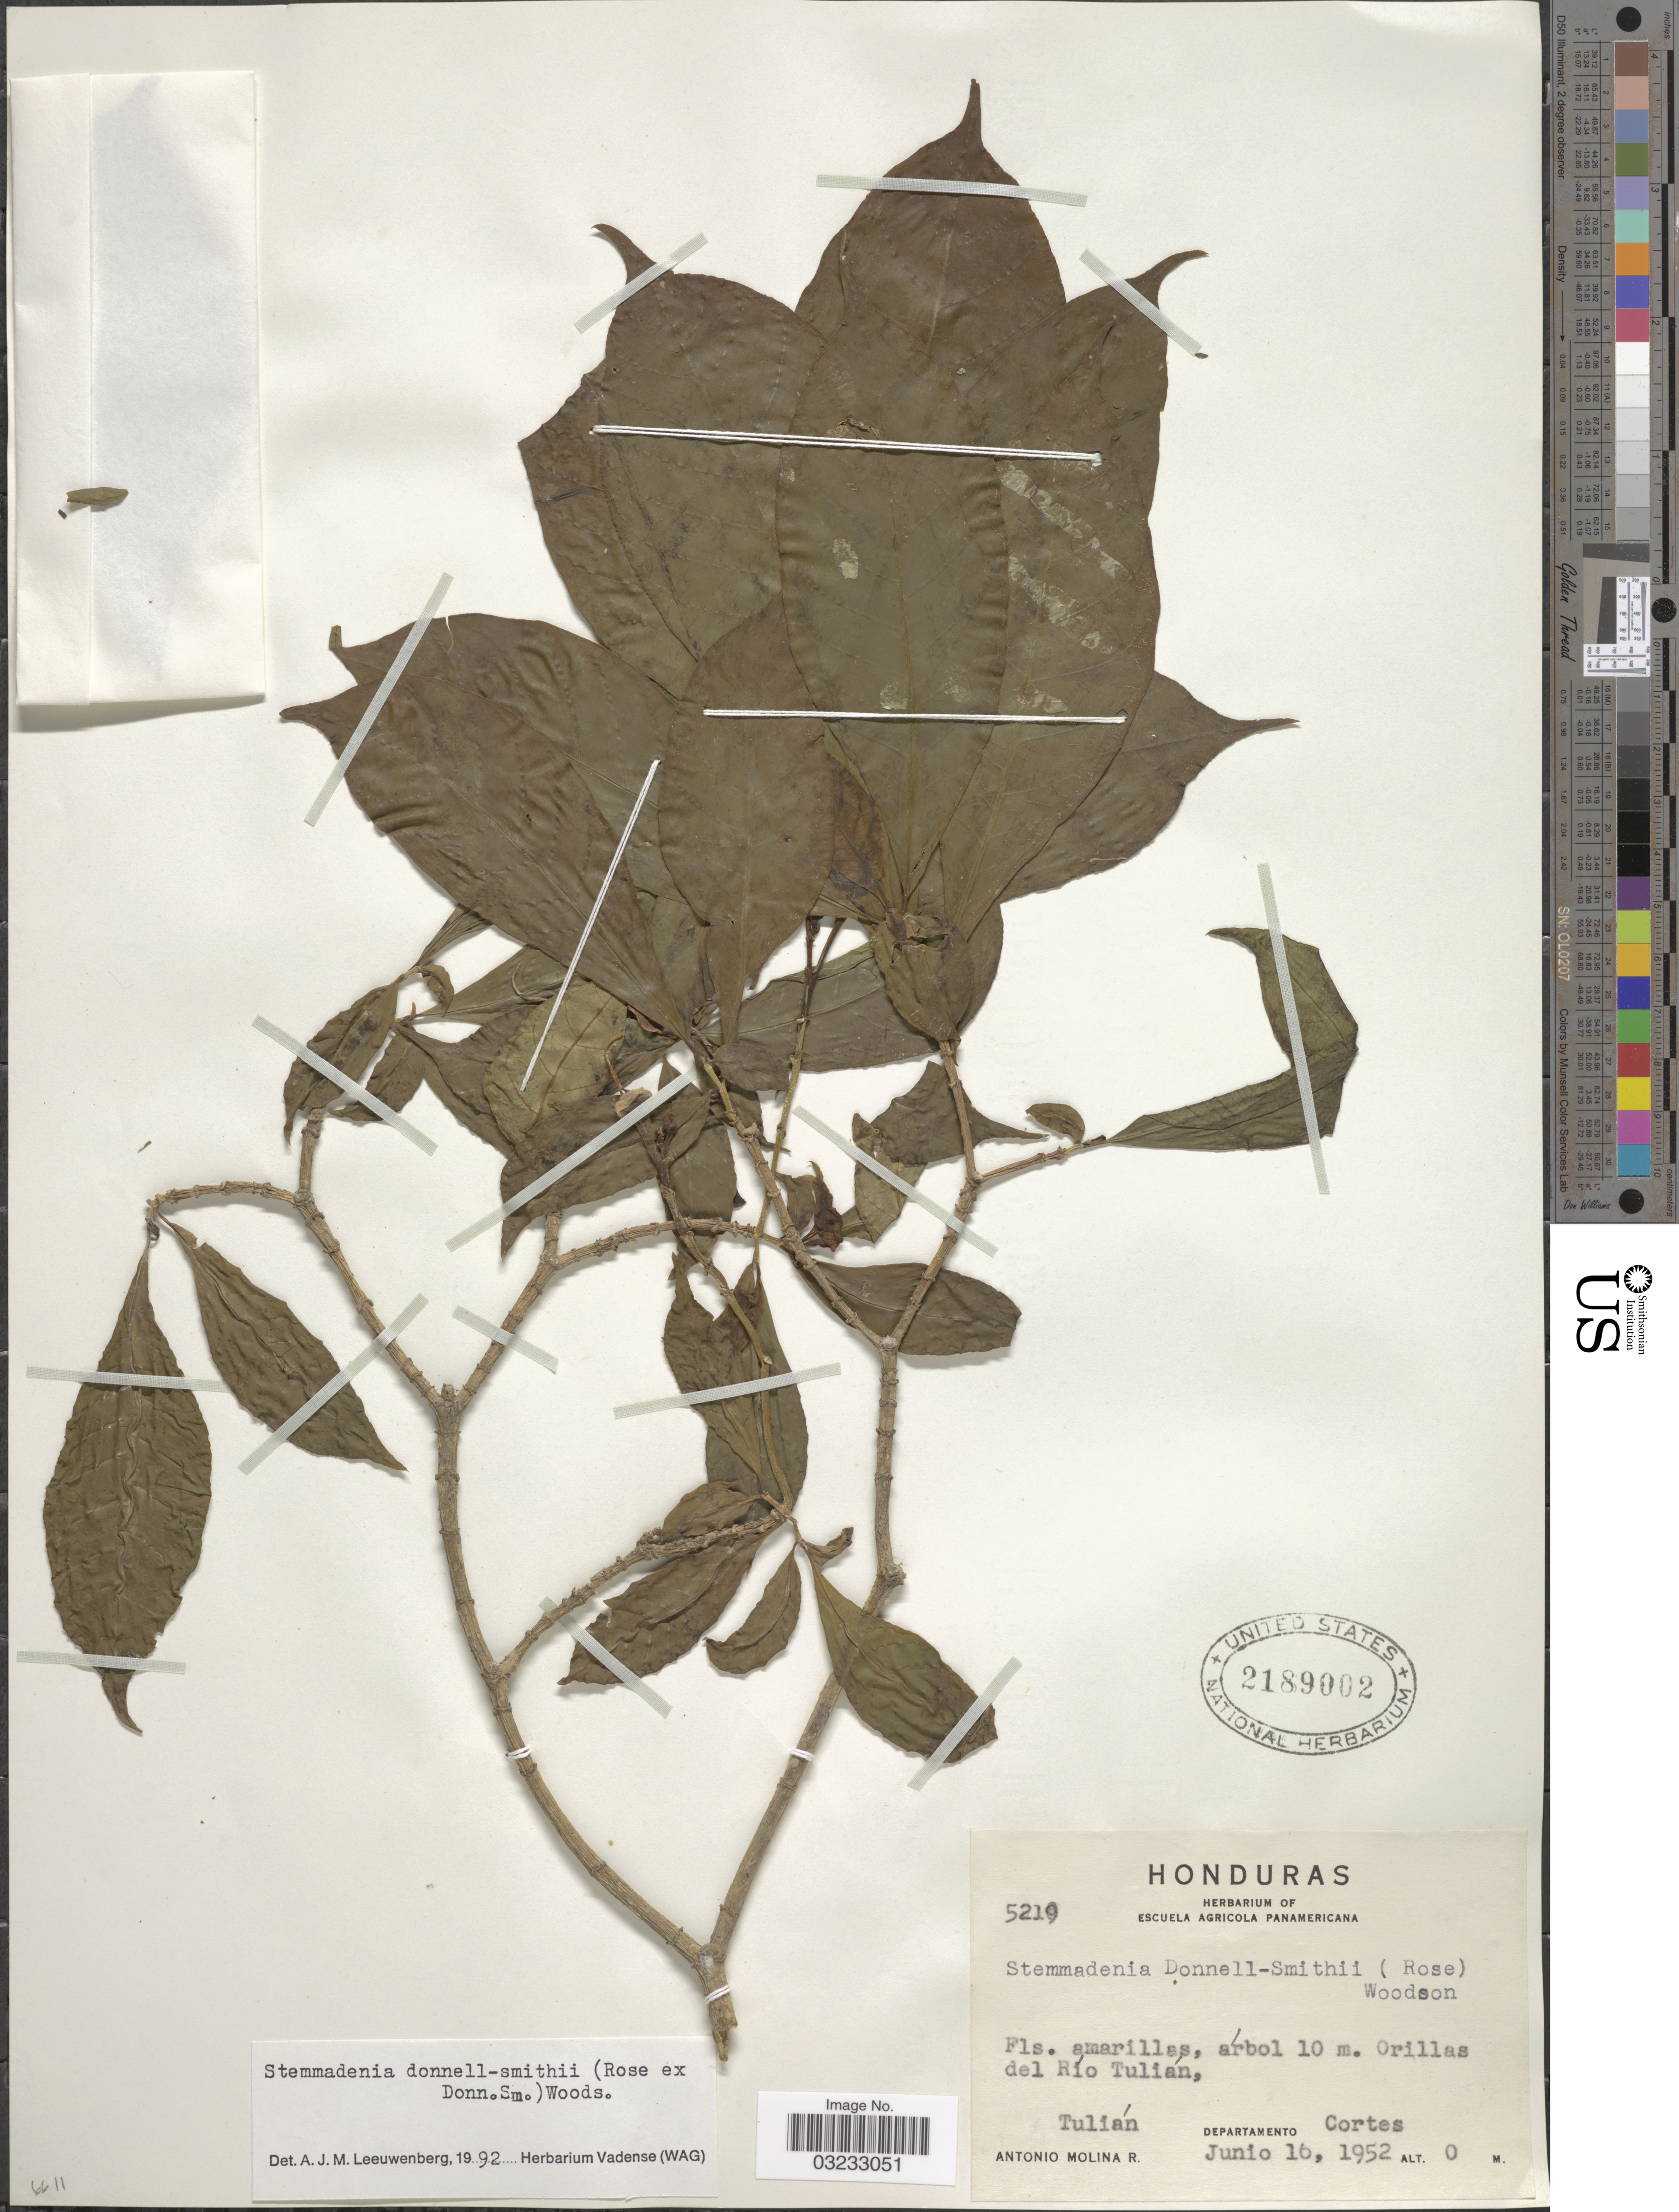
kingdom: Plantae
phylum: Tracheophyta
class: Magnoliopsida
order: Gentianales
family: Apocynaceae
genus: Stemmadenia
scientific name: Stemmadenia donnell-smithii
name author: (Rose ex Donn. Sm.) Woodson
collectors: A. Molina R.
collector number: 5219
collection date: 1952-06-16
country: Honduras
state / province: Cortés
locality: Orillas del Río Tulián, Tulián, Departamento Cortes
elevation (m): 0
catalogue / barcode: US 2189002